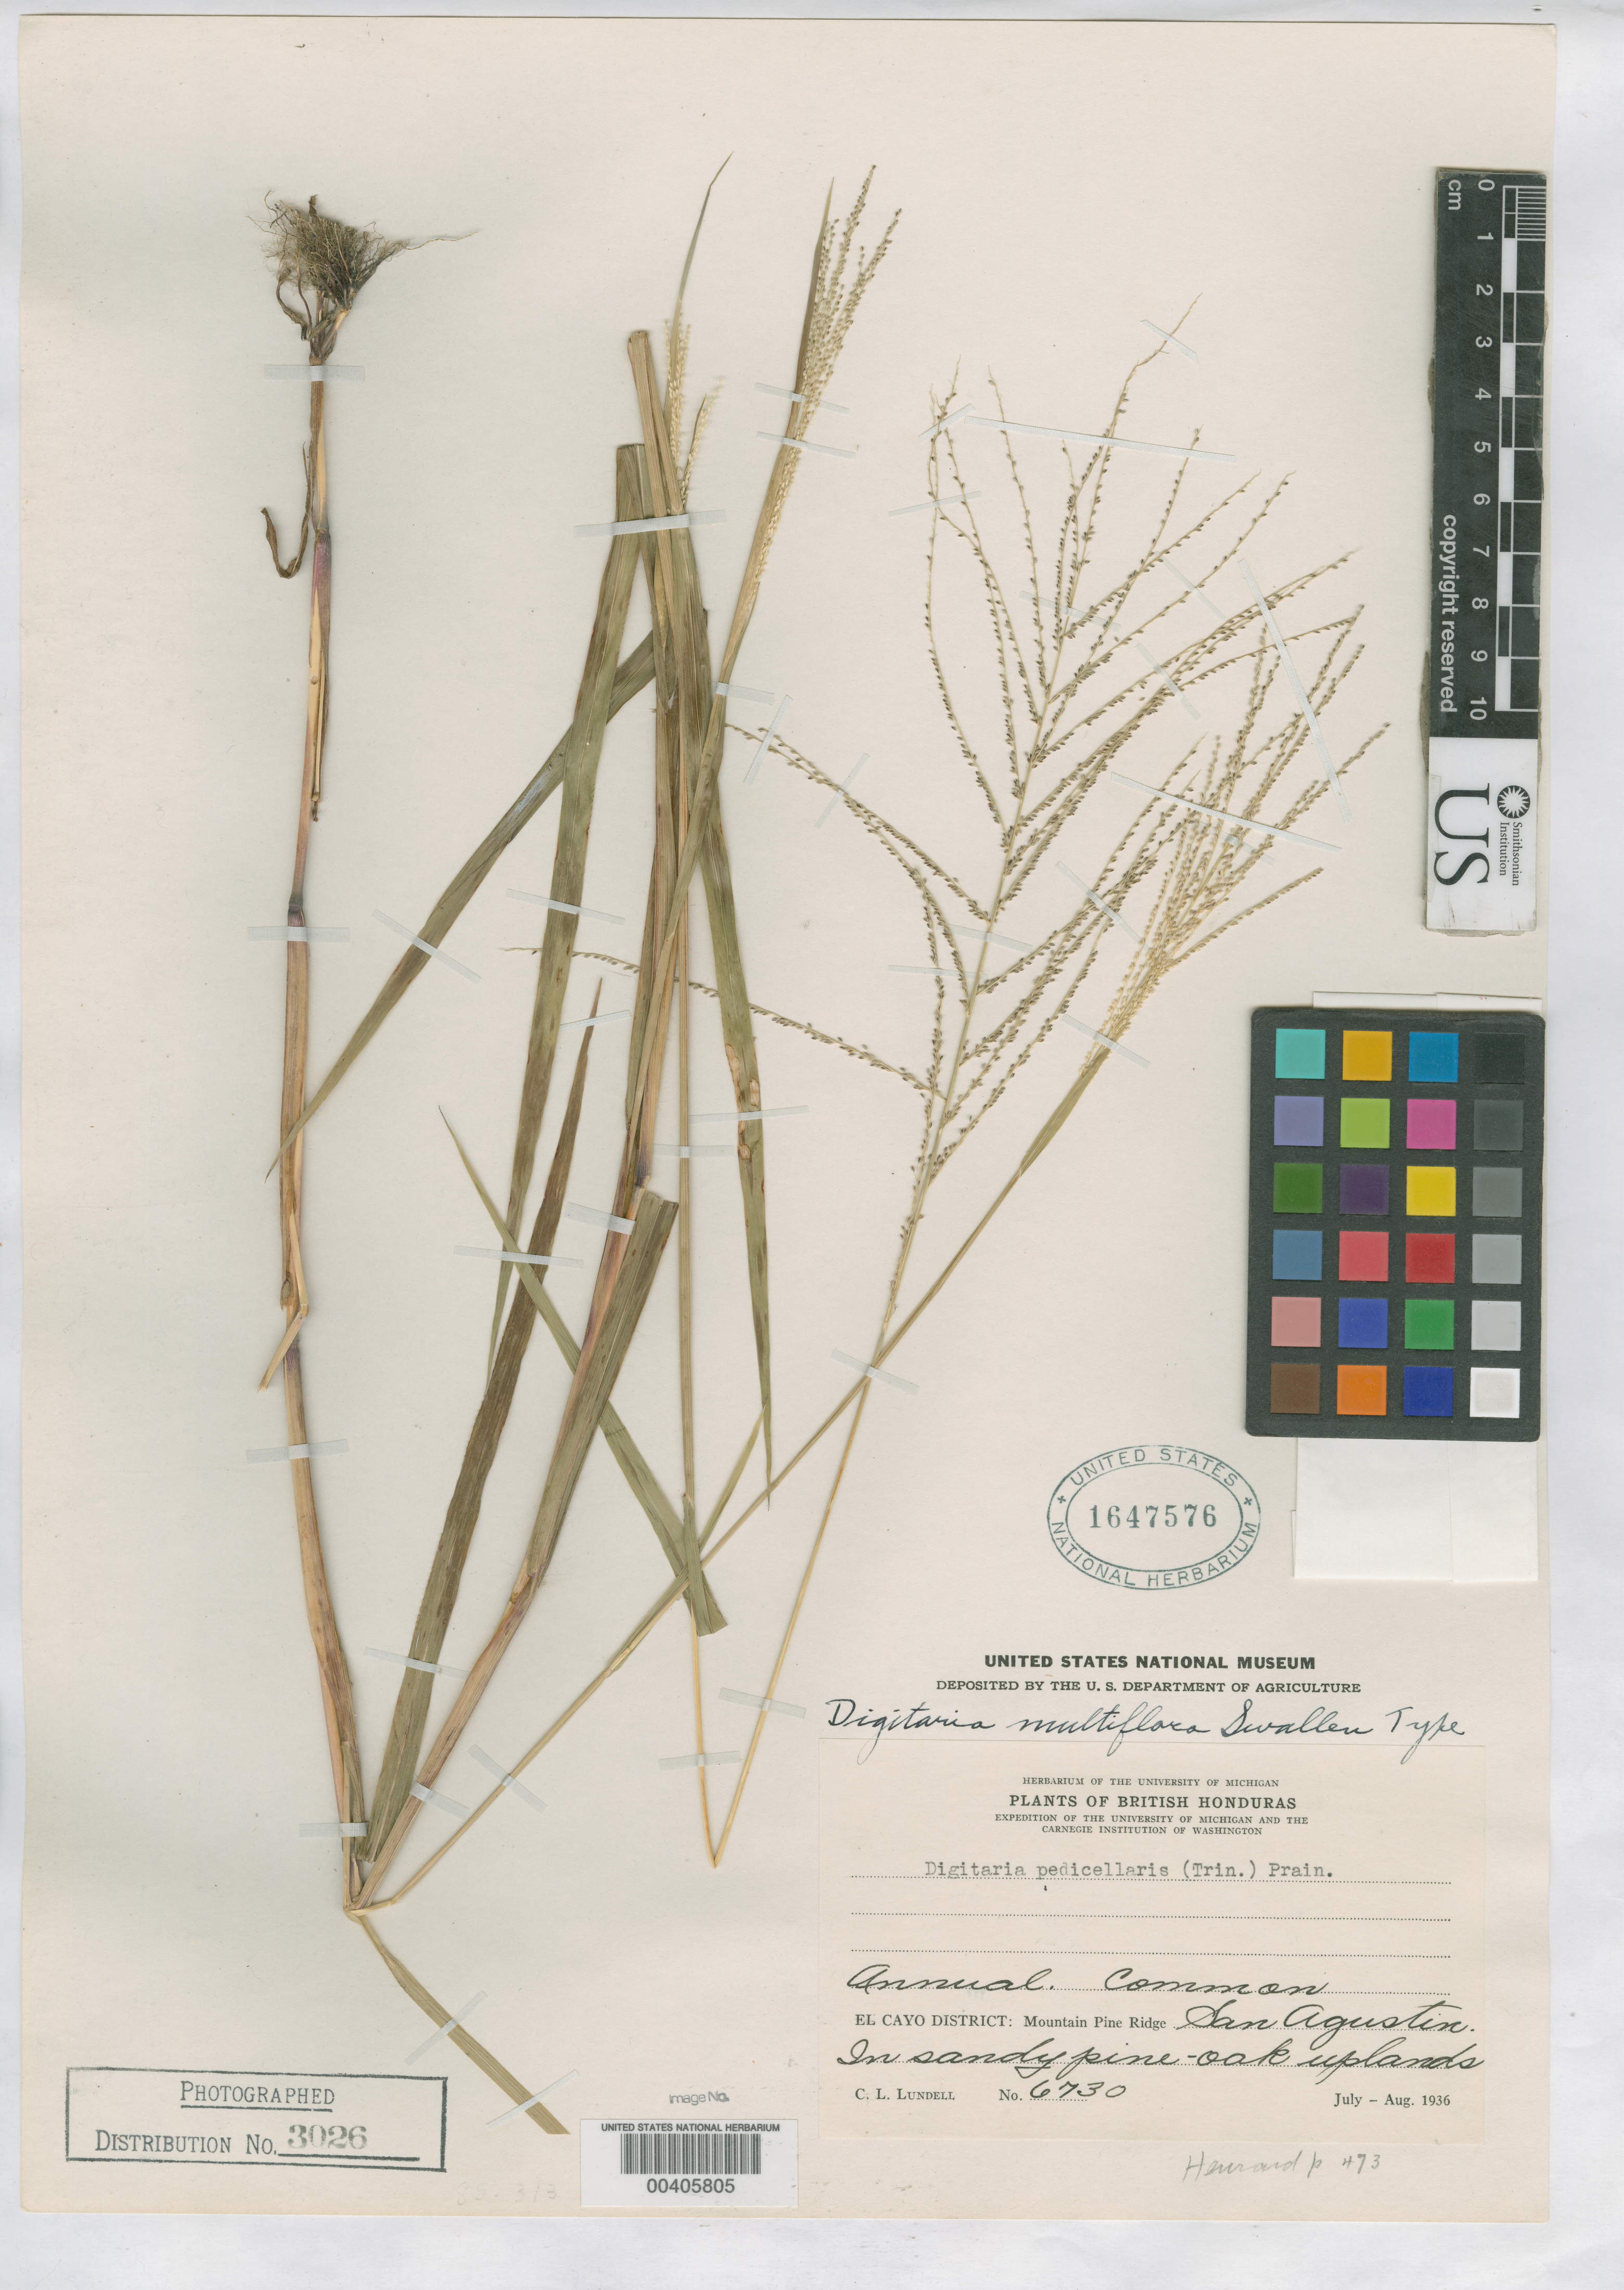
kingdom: Plantae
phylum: Tracheophyta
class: Liliopsida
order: Poales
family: Poaceae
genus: Digitaria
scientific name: Digitaria multiflora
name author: Swallen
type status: Holotype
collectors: C. L. Lundell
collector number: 6730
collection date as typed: Jul 1936 to -- Aug 1976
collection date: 1936-07/1976-08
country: Belize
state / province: Cayo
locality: San Agustin, Mountain Pine Ridge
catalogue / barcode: US 1647576